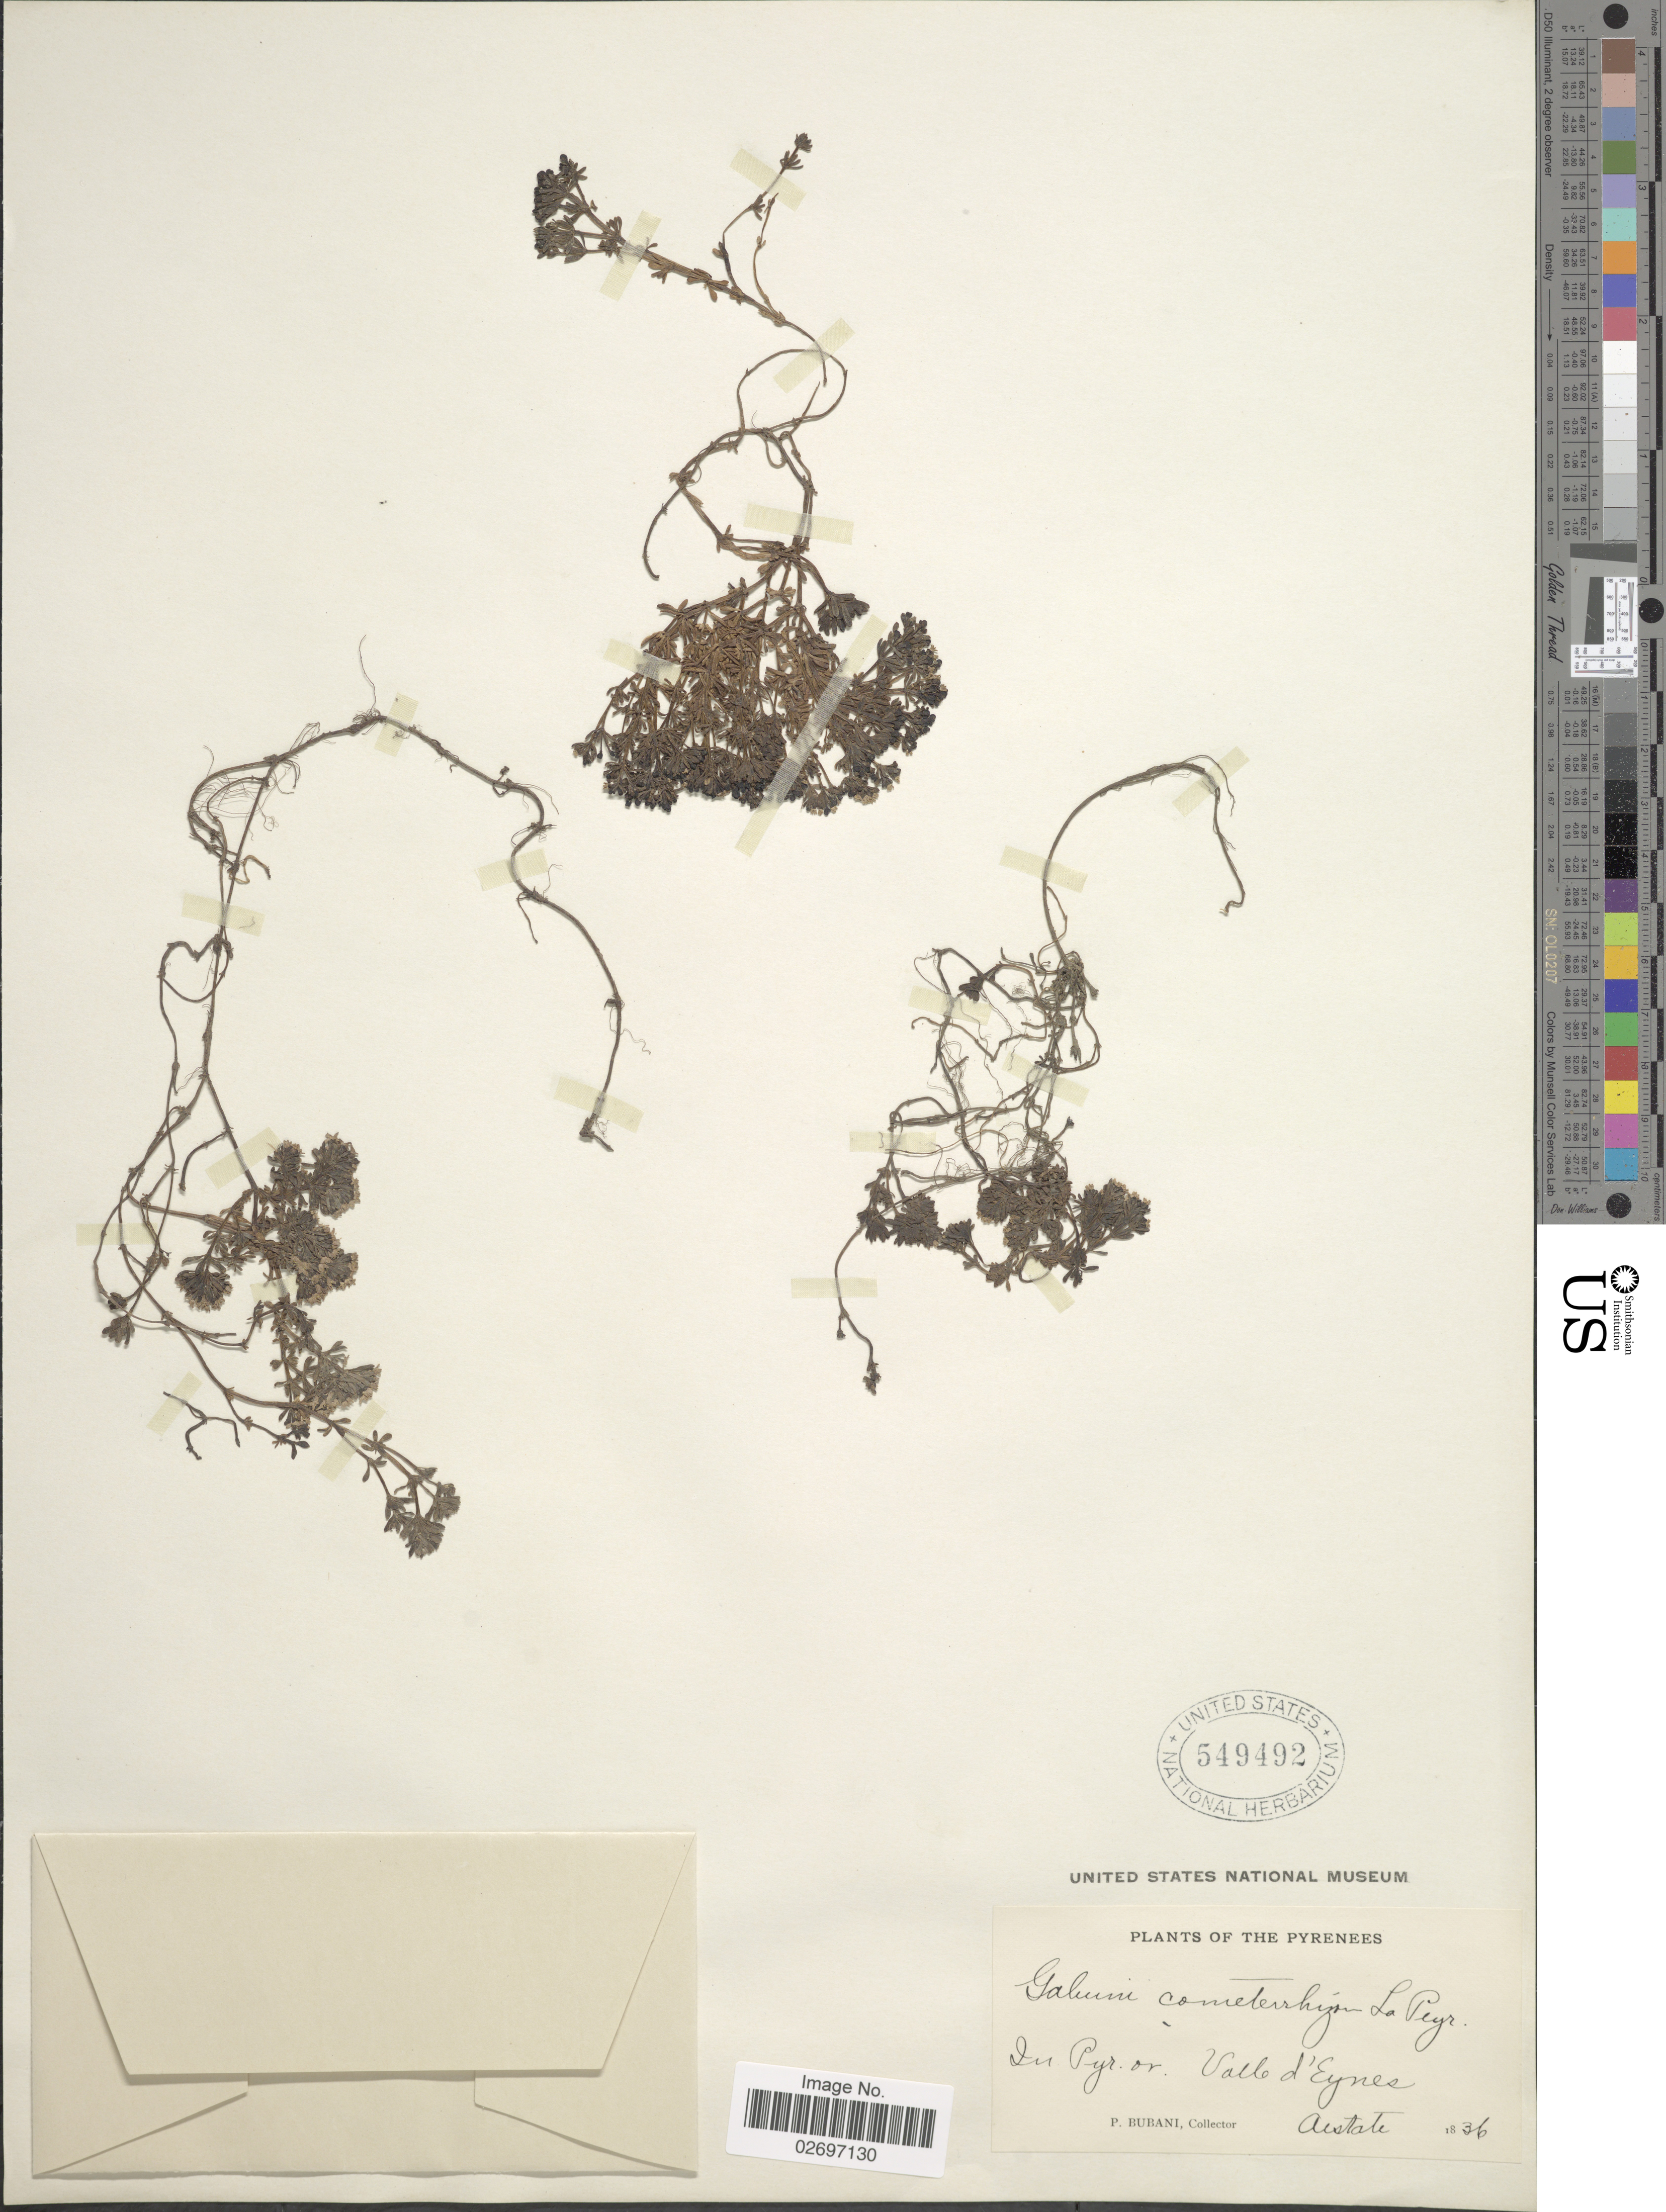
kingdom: Plantae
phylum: Tracheophyta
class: Magnoliopsida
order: Gentianales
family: Rubiaceae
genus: Galium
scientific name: Galium cometerhizon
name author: Lapeyr.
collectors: P. Bubani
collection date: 1836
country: France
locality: In Pyr. or. Valle d'Eynes, Aestate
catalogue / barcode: US 549492